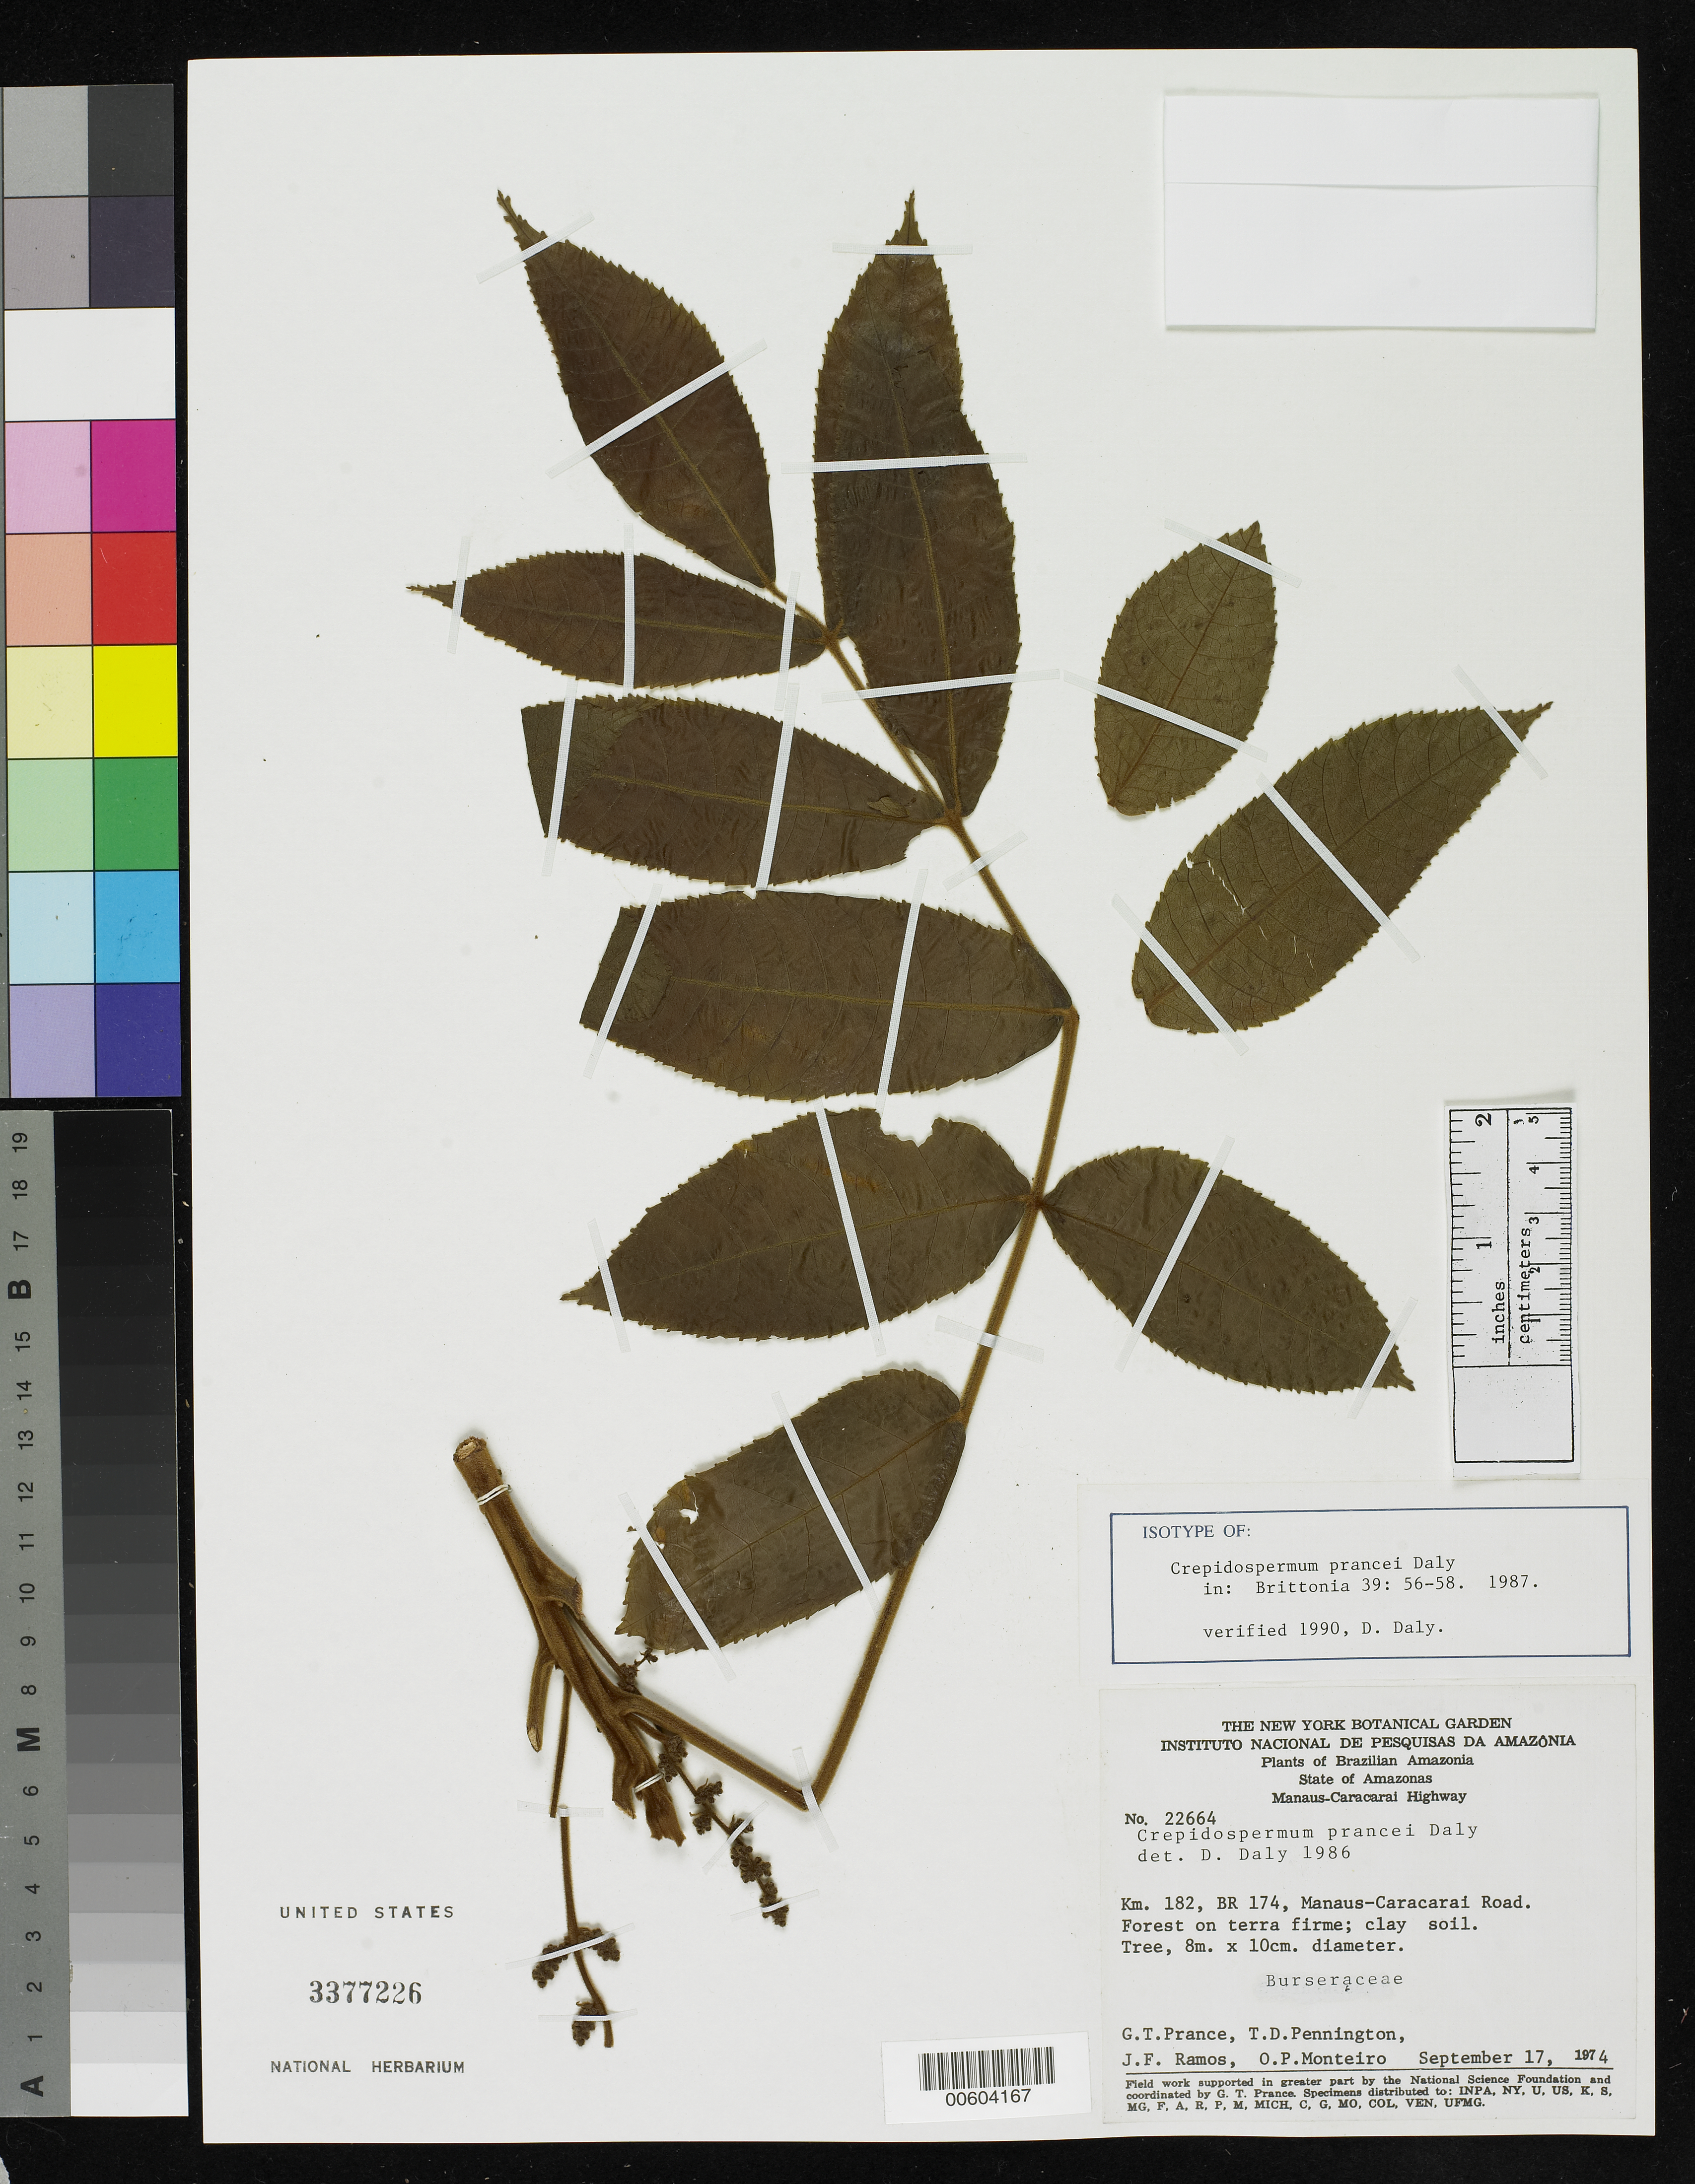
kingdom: Plantae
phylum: Tracheophyta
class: Magnoliopsida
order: Sapindales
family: Burseraceae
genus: Crepidospermum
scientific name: Crepidospermum prancei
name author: Daly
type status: Isotype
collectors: G. T. Prance, T. D. Pennington, J. F. Ramos & O. P. Monteiro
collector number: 22664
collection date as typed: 17 Sep 1974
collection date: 1974-09-17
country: Brazil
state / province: Amazonas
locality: Km 182, BR 174, Manaus-Caracarai road.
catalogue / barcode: US 3377226